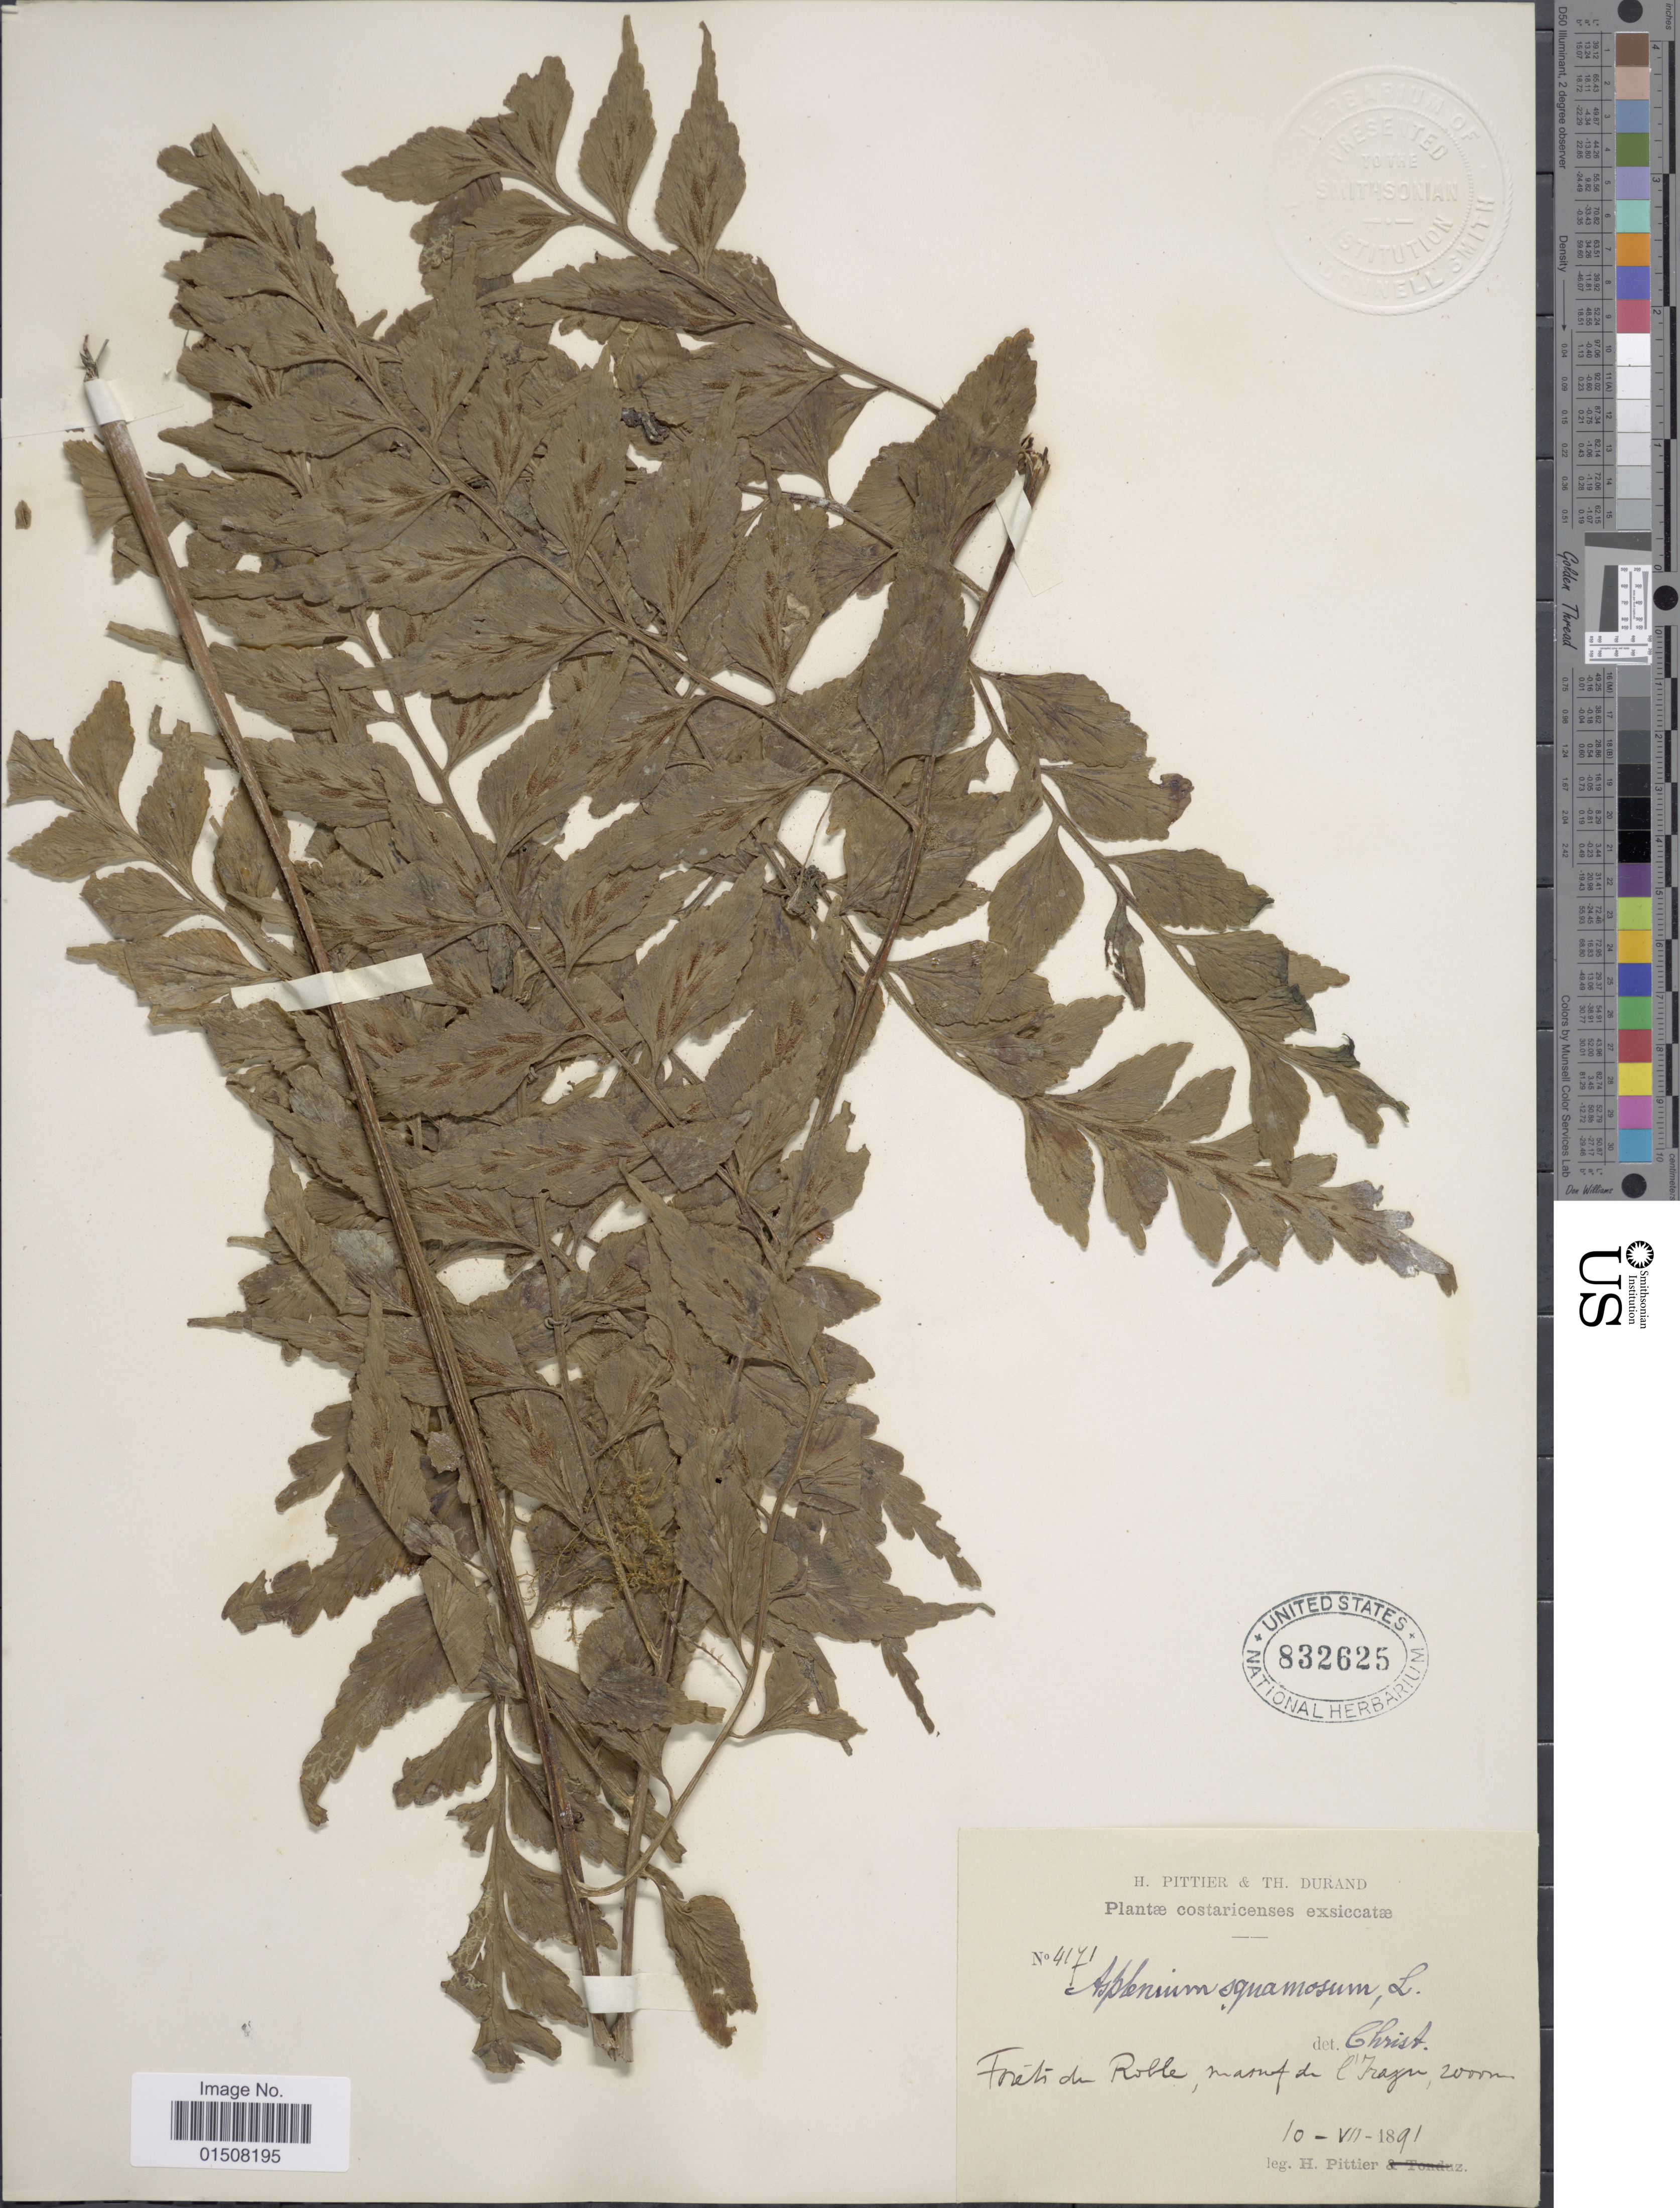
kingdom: Plantae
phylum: Tracheophyta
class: Polypodiopsida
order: Polypodiales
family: Aspleniaceae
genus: Asplenium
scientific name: Asplenium squamosum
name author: L.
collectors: H. F. Pittier & T. Durand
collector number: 4171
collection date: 1891-08-10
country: Costa Rica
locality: Fets de Roble, Manuf fe L'Zraya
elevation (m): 2000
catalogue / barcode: US 832625